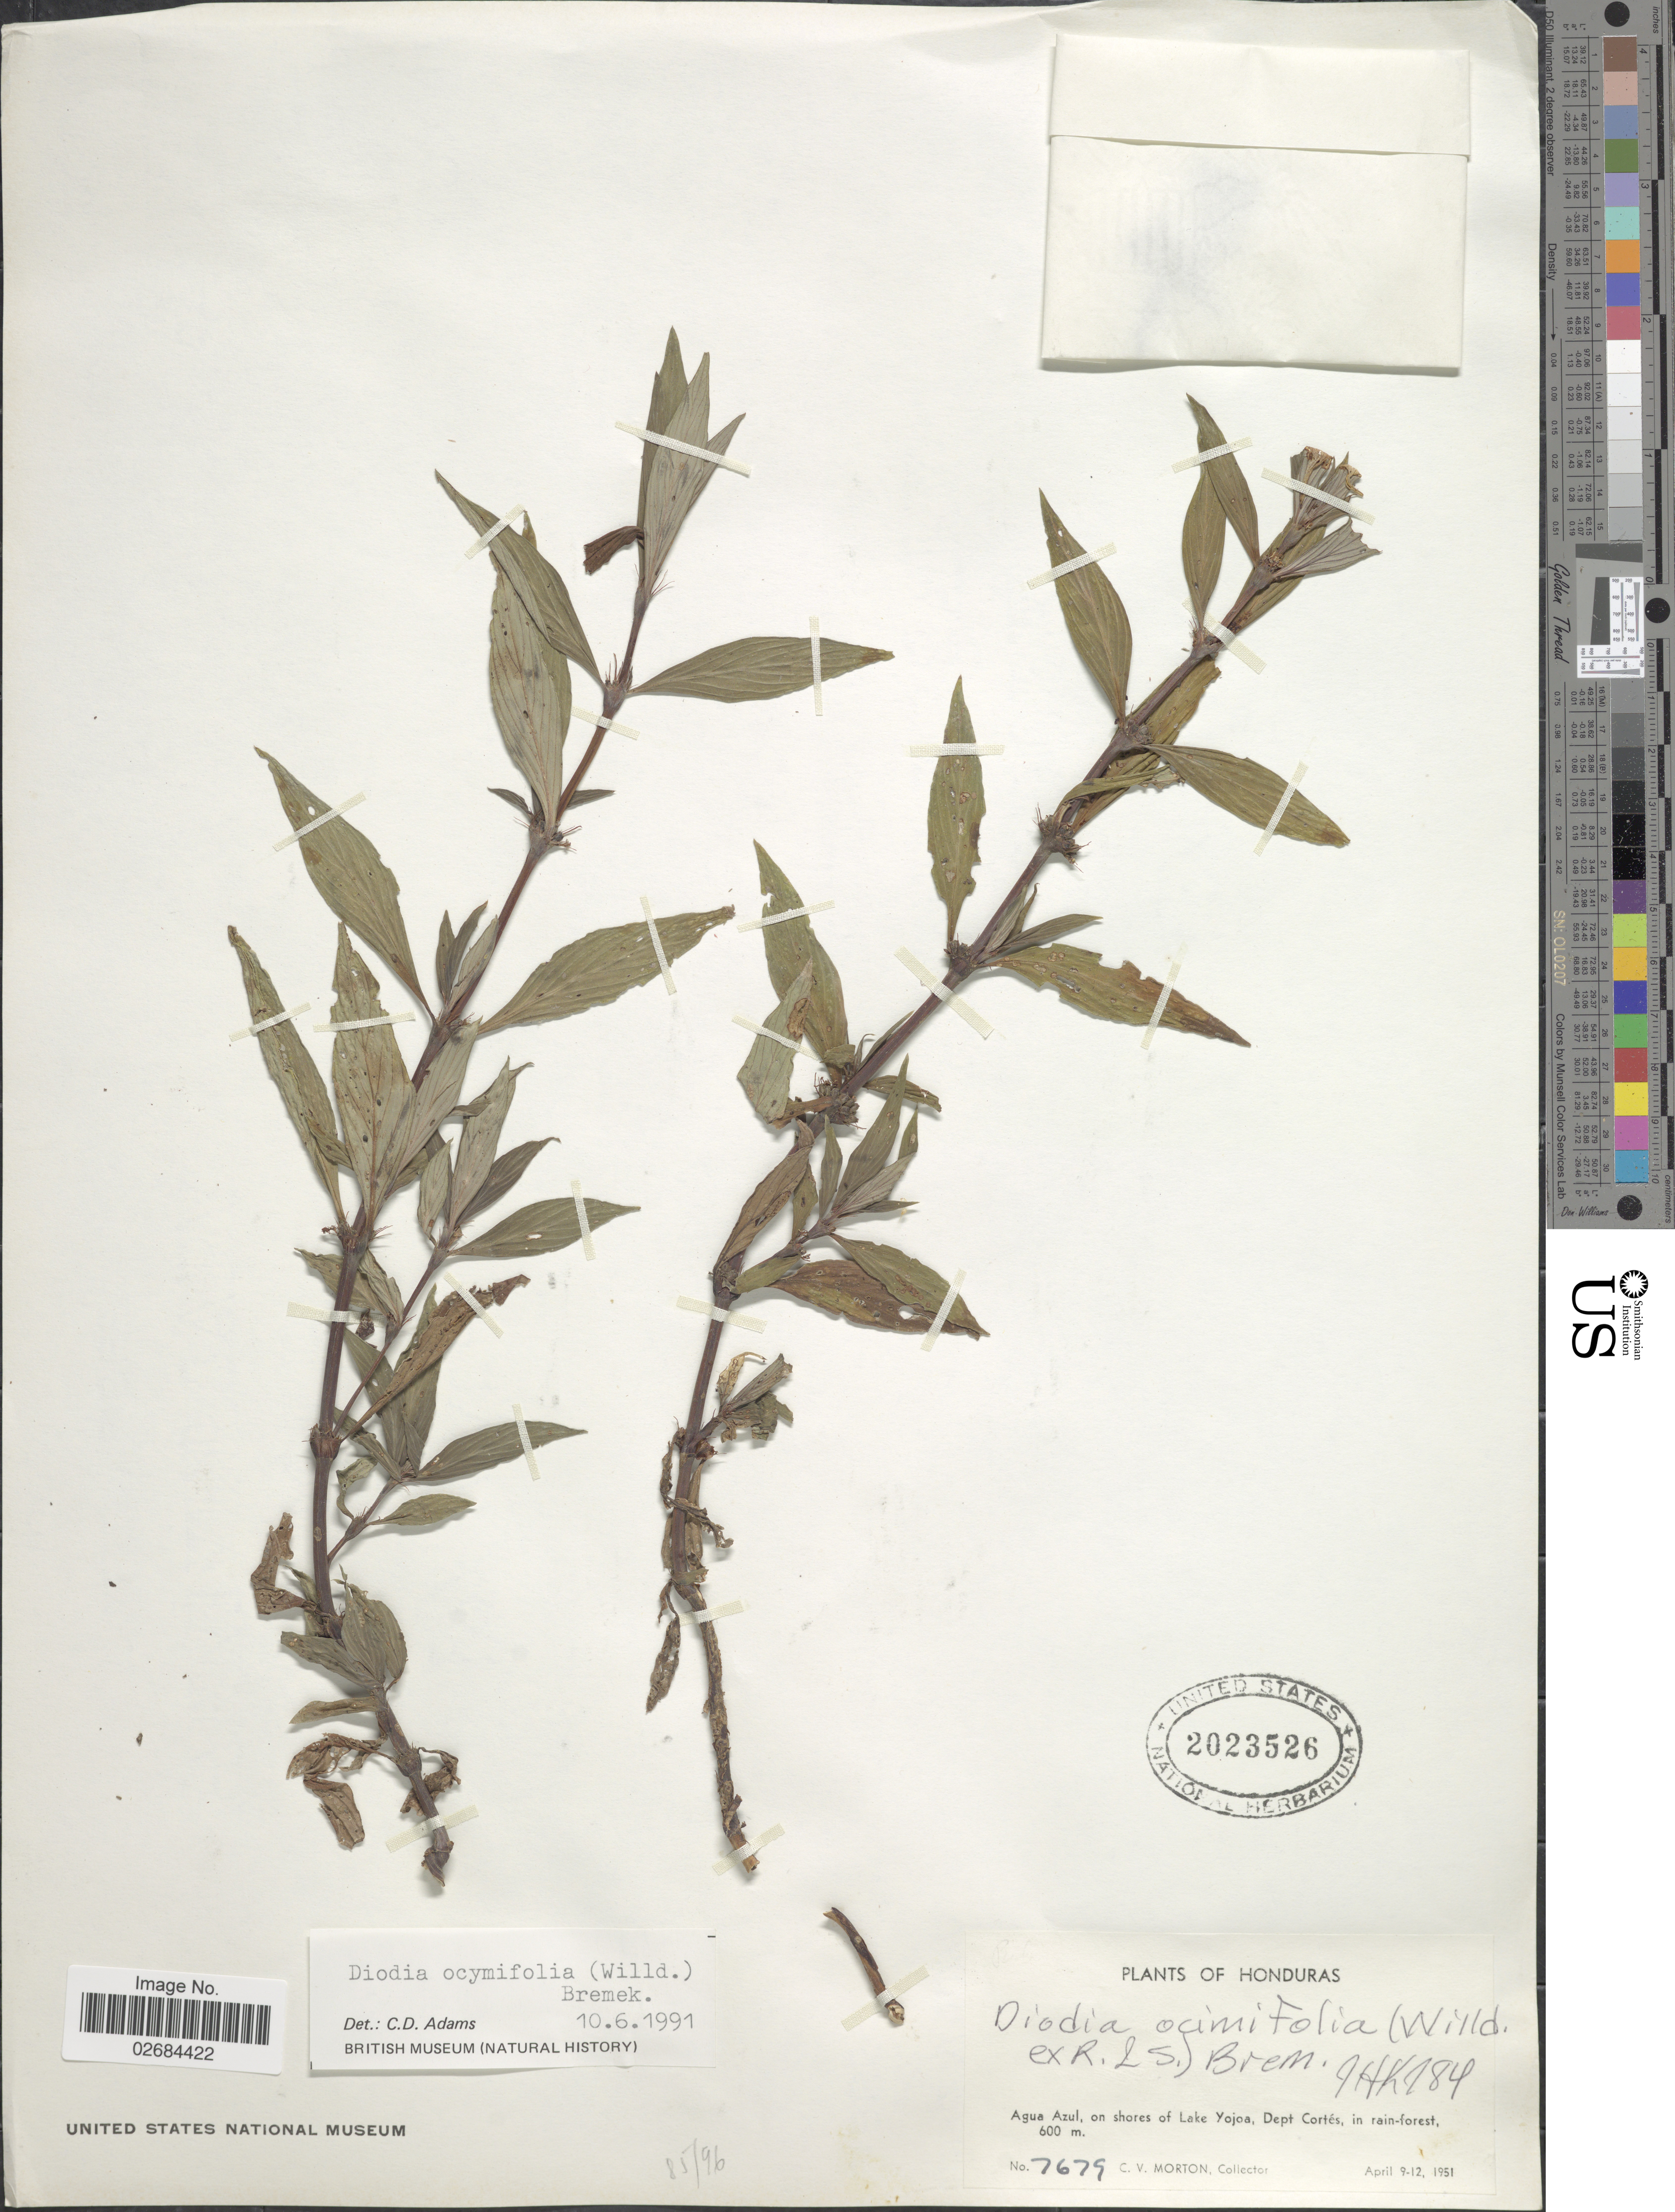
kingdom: Plantae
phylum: Tracheophyta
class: Magnoliopsida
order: Gentianales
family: Rubiaceae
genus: Diodia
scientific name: Diodia ocymifolia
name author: (Willd. ex Roem. & Schult.) Bremek.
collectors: C. V. Morton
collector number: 7679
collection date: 1951-04-09/1951-04-12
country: Honduras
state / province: Cortés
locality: Agua Azul, on shores of Lake Yojoa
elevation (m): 600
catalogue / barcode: US 2023526